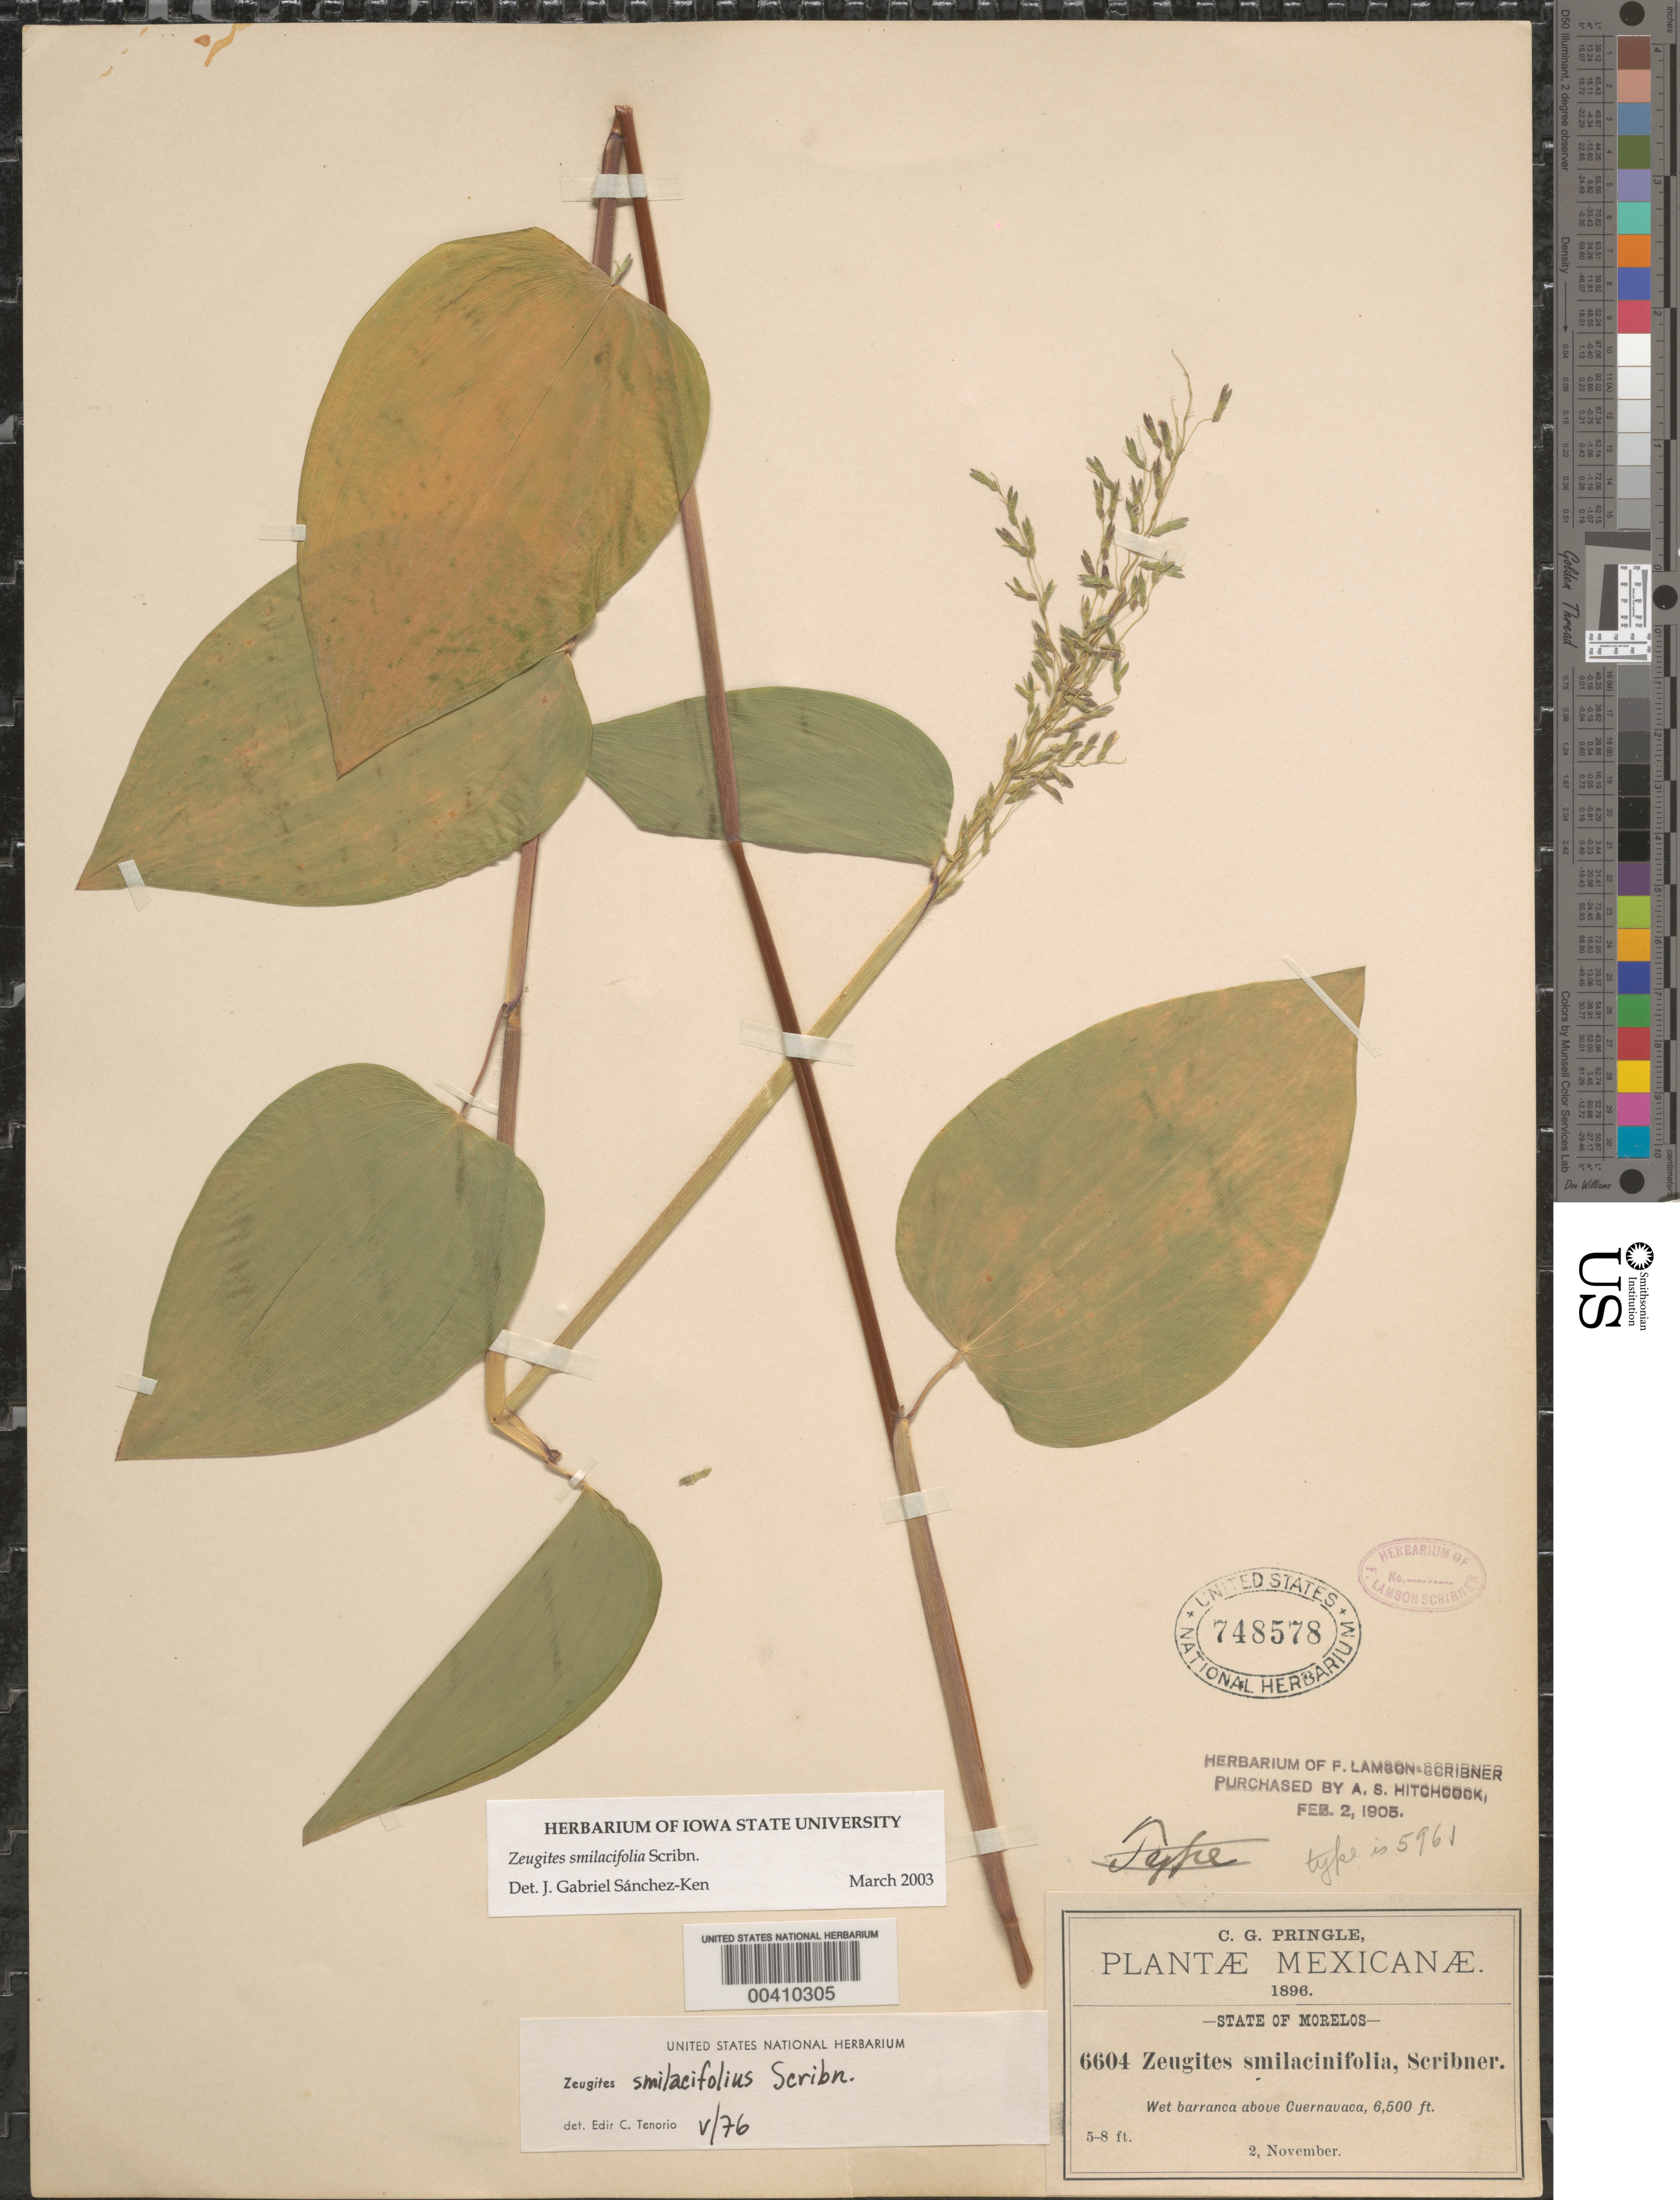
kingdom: Plantae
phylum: Tracheophyta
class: Liliopsida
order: Poales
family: Poaceae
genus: Zeugites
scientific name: Zeugites smilacifolius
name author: Scribn.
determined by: Tenorio, E. C.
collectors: C. G. Pringle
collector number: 6604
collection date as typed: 2 Nov 1896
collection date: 1896-11-02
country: Mexico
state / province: Morelos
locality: Above Cuernavaca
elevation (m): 1981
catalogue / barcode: US 748578